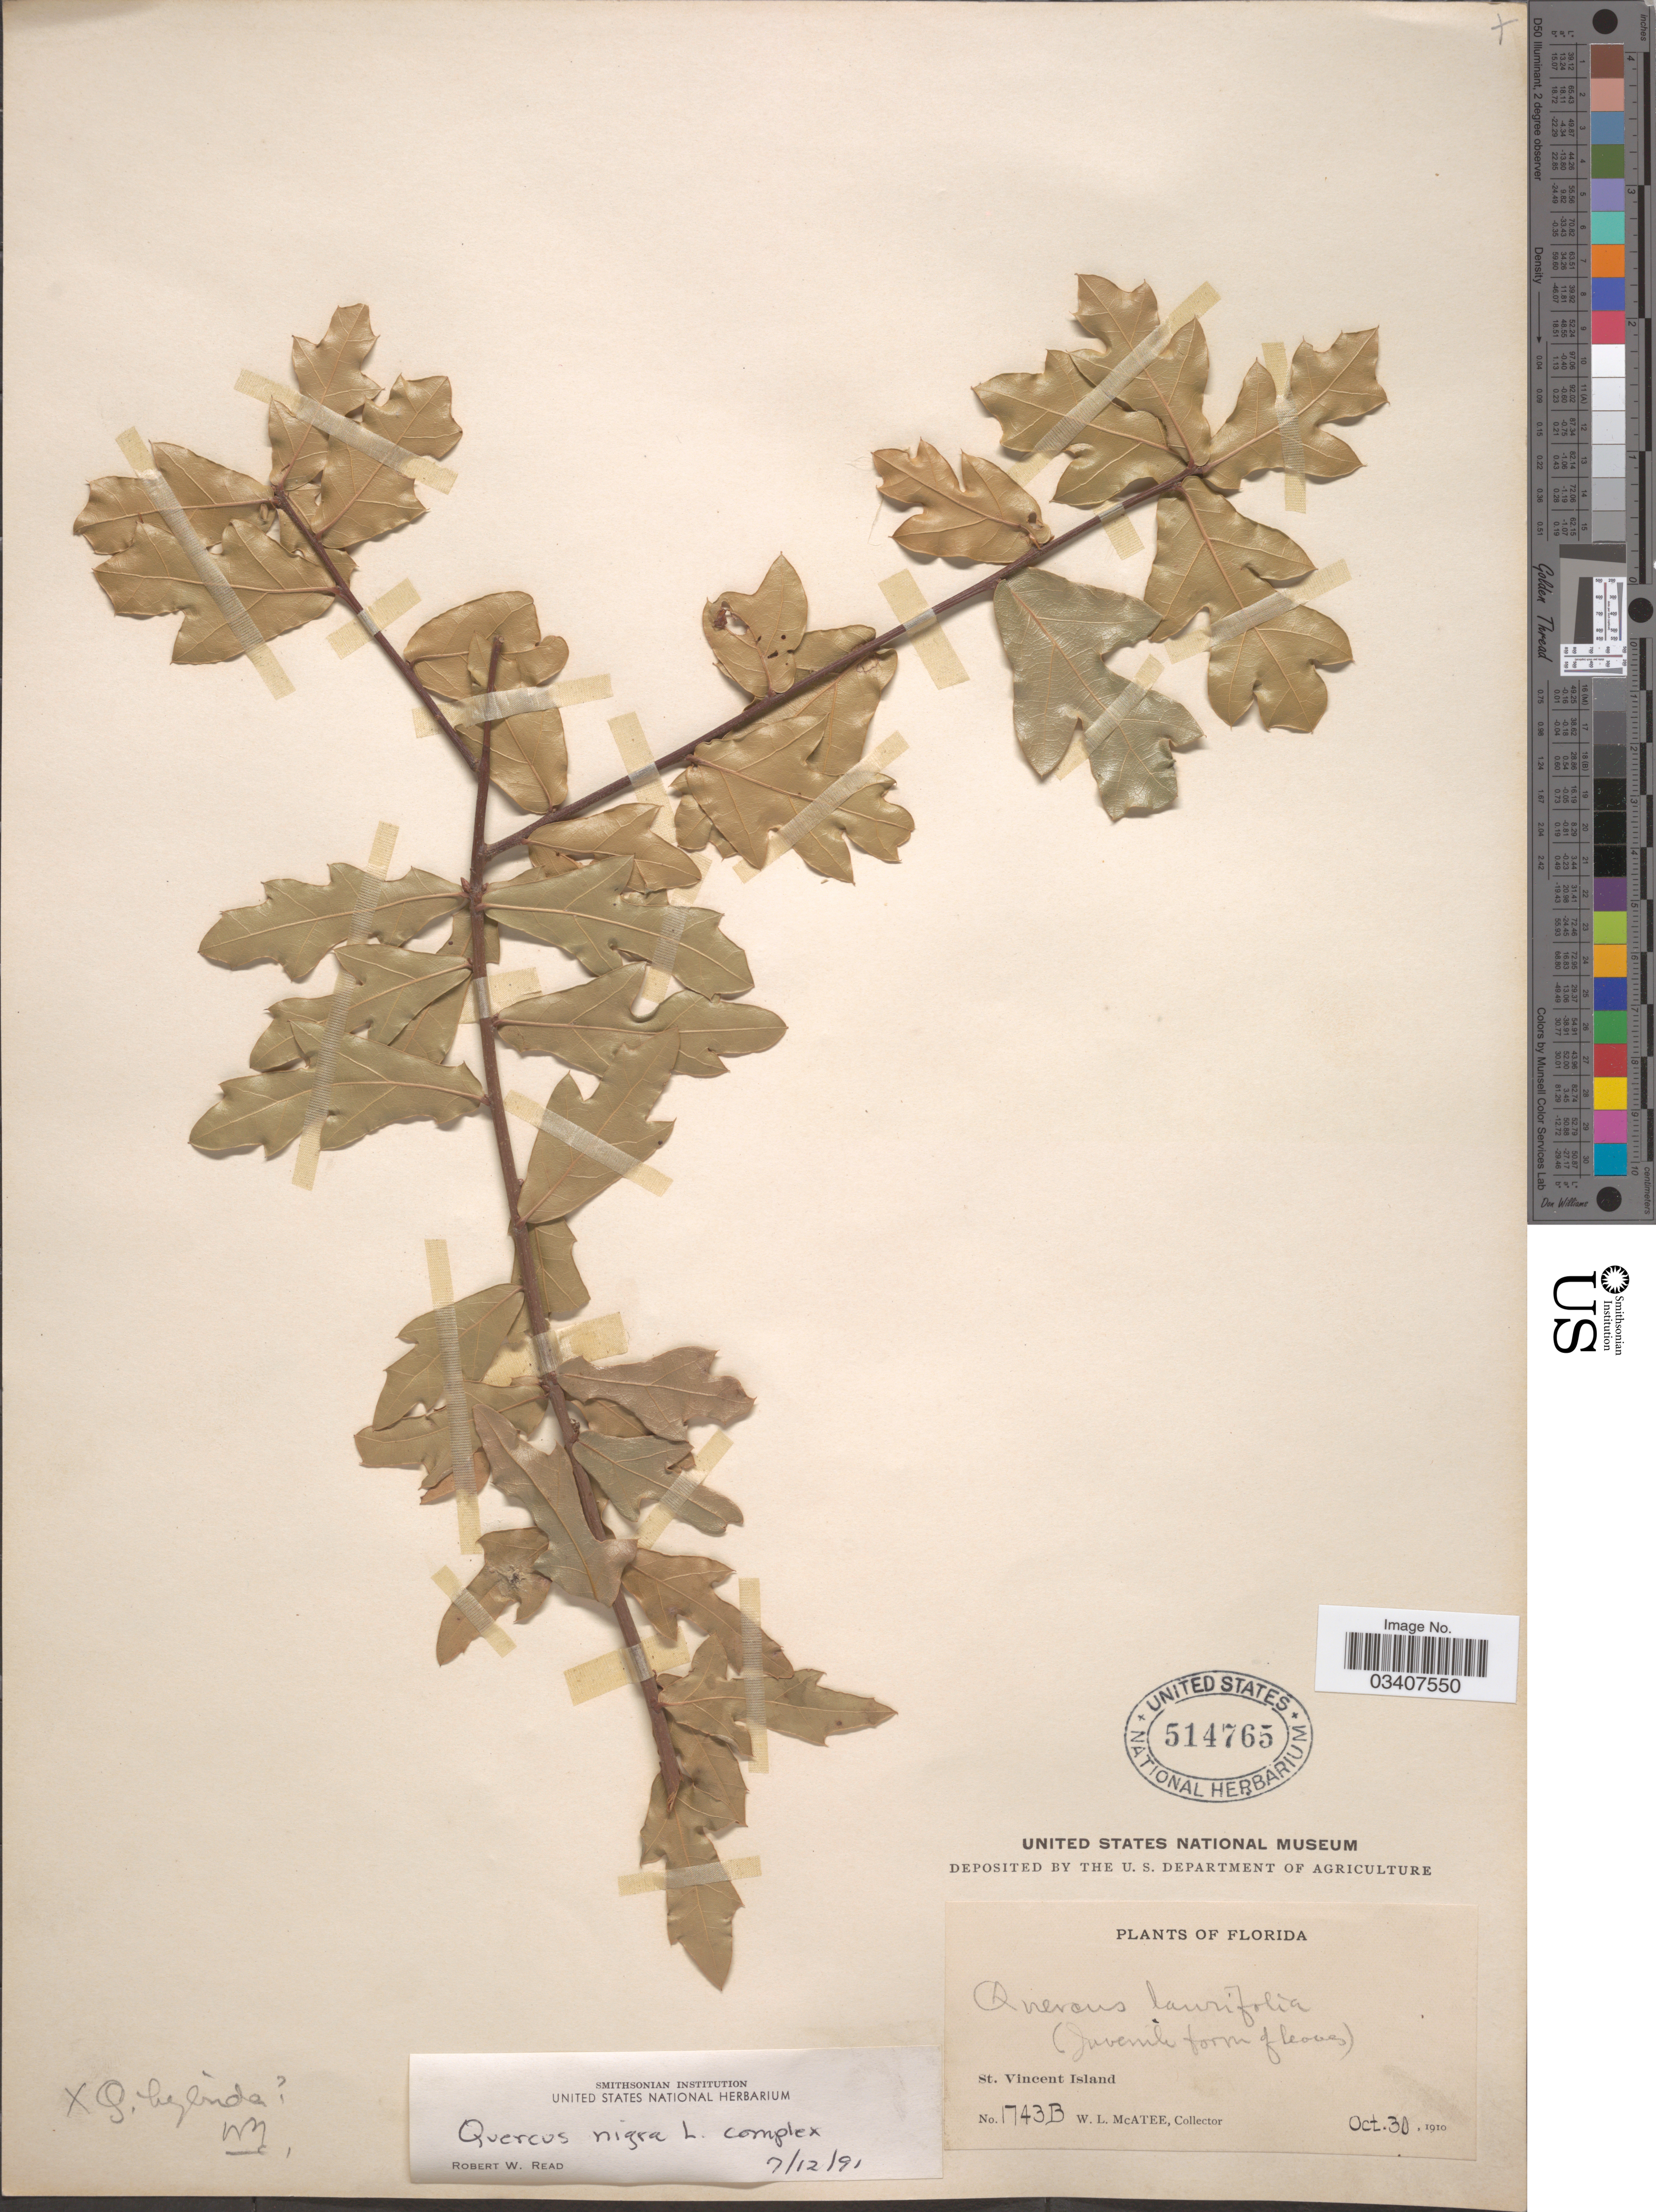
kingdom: Plantae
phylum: Tracheophyta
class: Magnoliopsida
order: Fagales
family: Fagaceae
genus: Quercus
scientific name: Quercus nigra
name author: L.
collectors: W. McAtee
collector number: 1743B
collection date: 1910-10-30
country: United States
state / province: Florida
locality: St. Vincent Island.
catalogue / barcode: US 514765